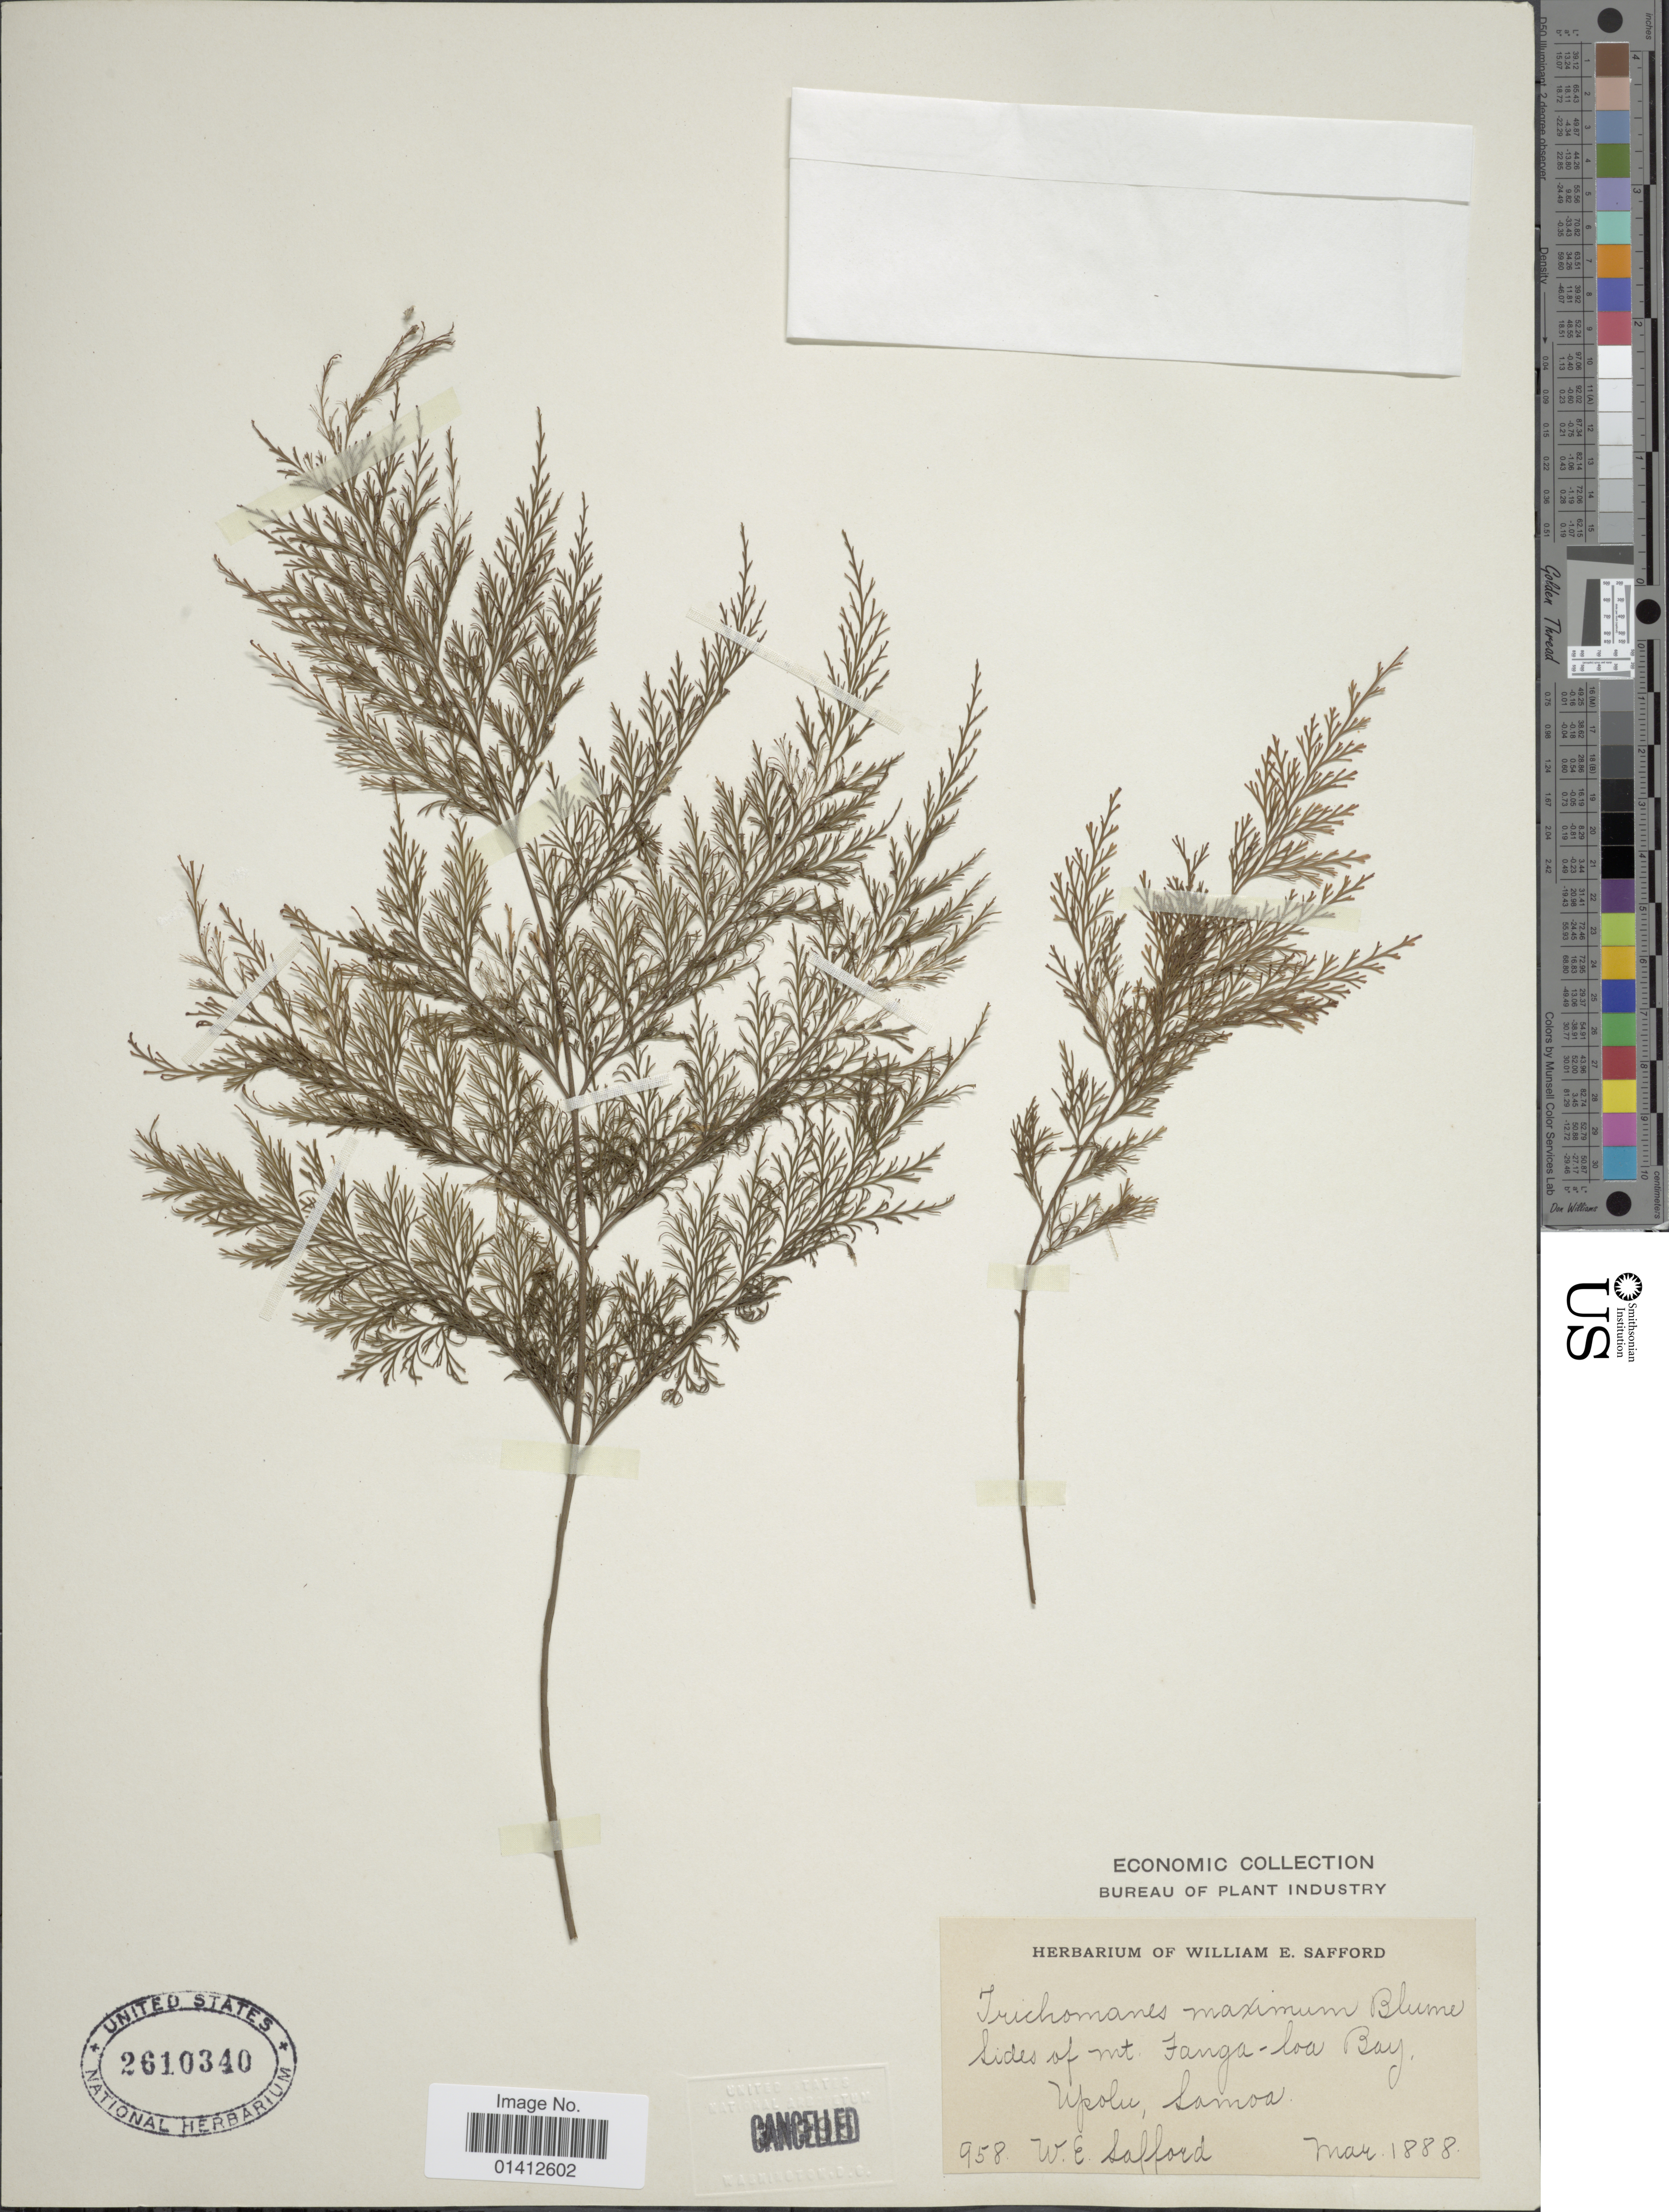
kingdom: Plantae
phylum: Tracheophyta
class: Polypodiopsida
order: Hymenophyllales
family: Hymenophyllaceae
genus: Vandenboschia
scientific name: Vandenboschia maxima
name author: (Blume) Copel.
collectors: W. E. Safford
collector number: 958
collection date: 1888-03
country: Samoa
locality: Sides of Mt Fanga-loa Bay, Upolu, Samoa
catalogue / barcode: US 2610340